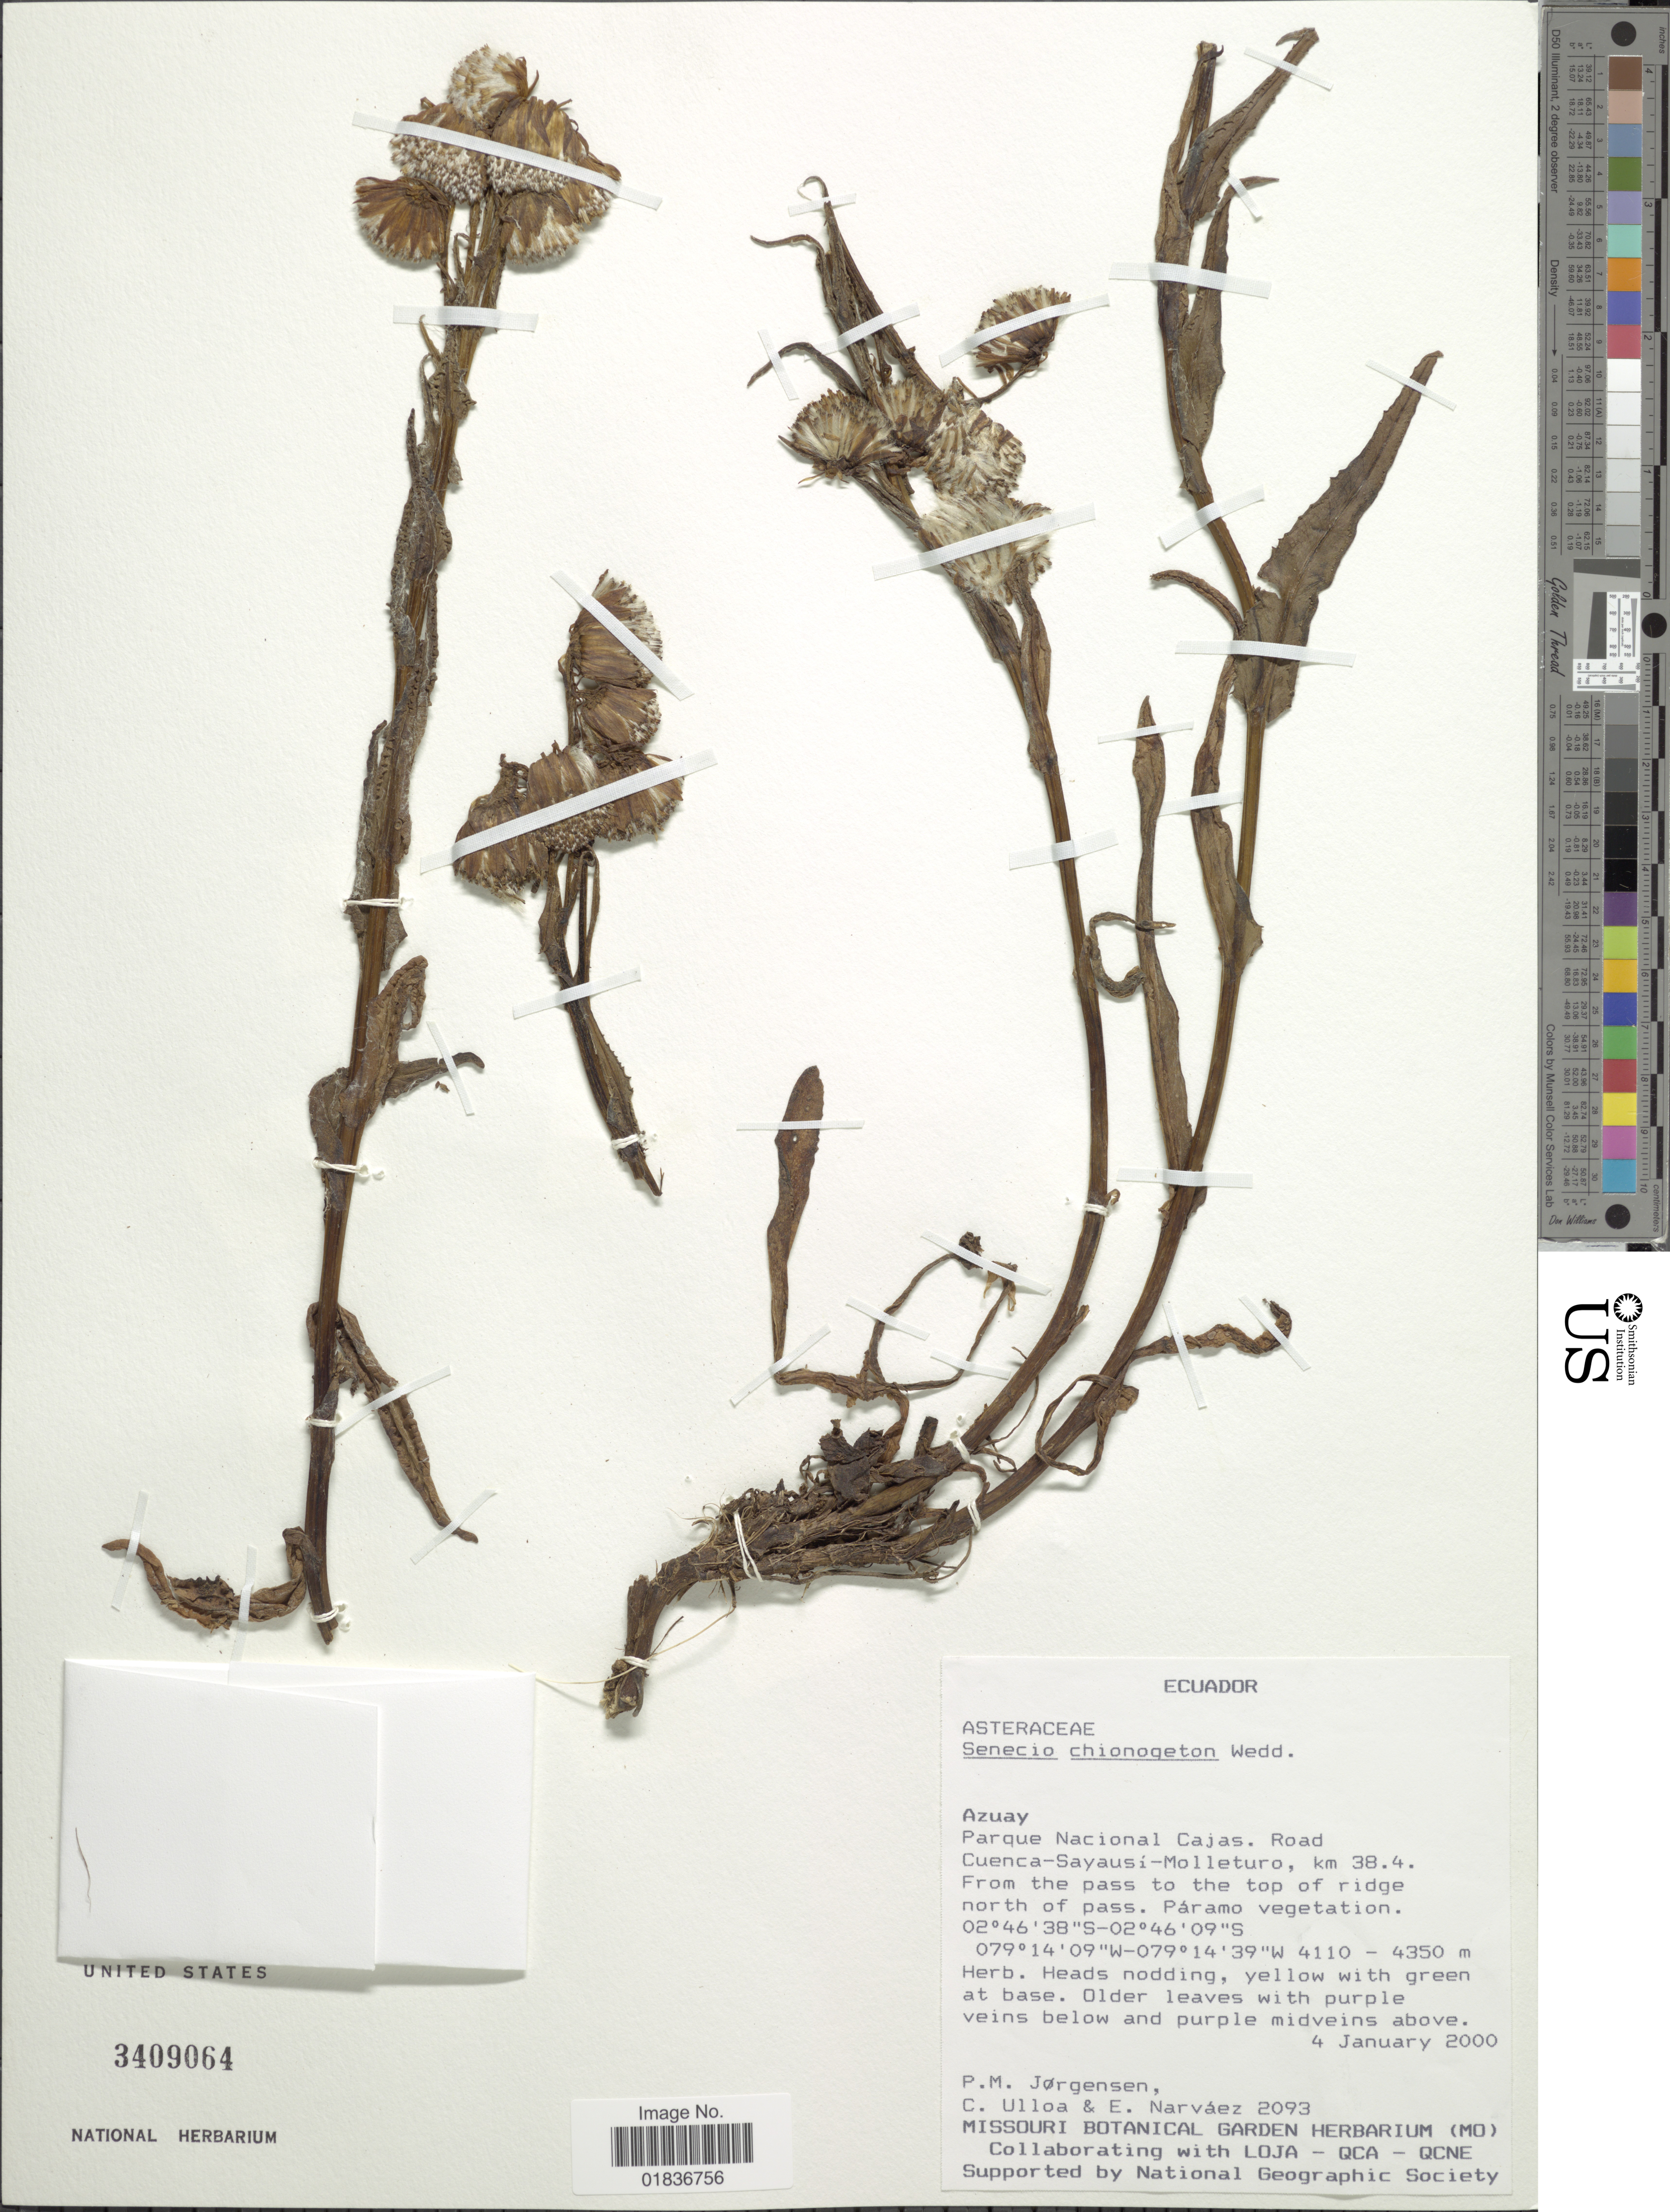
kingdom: Plantae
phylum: Tracheophyta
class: Magnoliopsida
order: Asterales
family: Asteraceae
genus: Senecio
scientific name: Senecio tephrosioides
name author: Turcz.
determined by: Salomon, Luciana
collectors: P. M. Jørgensen, C. Ulloa & E. Narváez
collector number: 2093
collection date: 2000-01-04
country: Ecuador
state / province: Azuay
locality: Azuay. Parque Nacional Cajas. Road Cuenca-Sayausi-Molleturo, km 38.4. From the pass to the top of ridge north of pass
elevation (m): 4110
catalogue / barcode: US 3409064